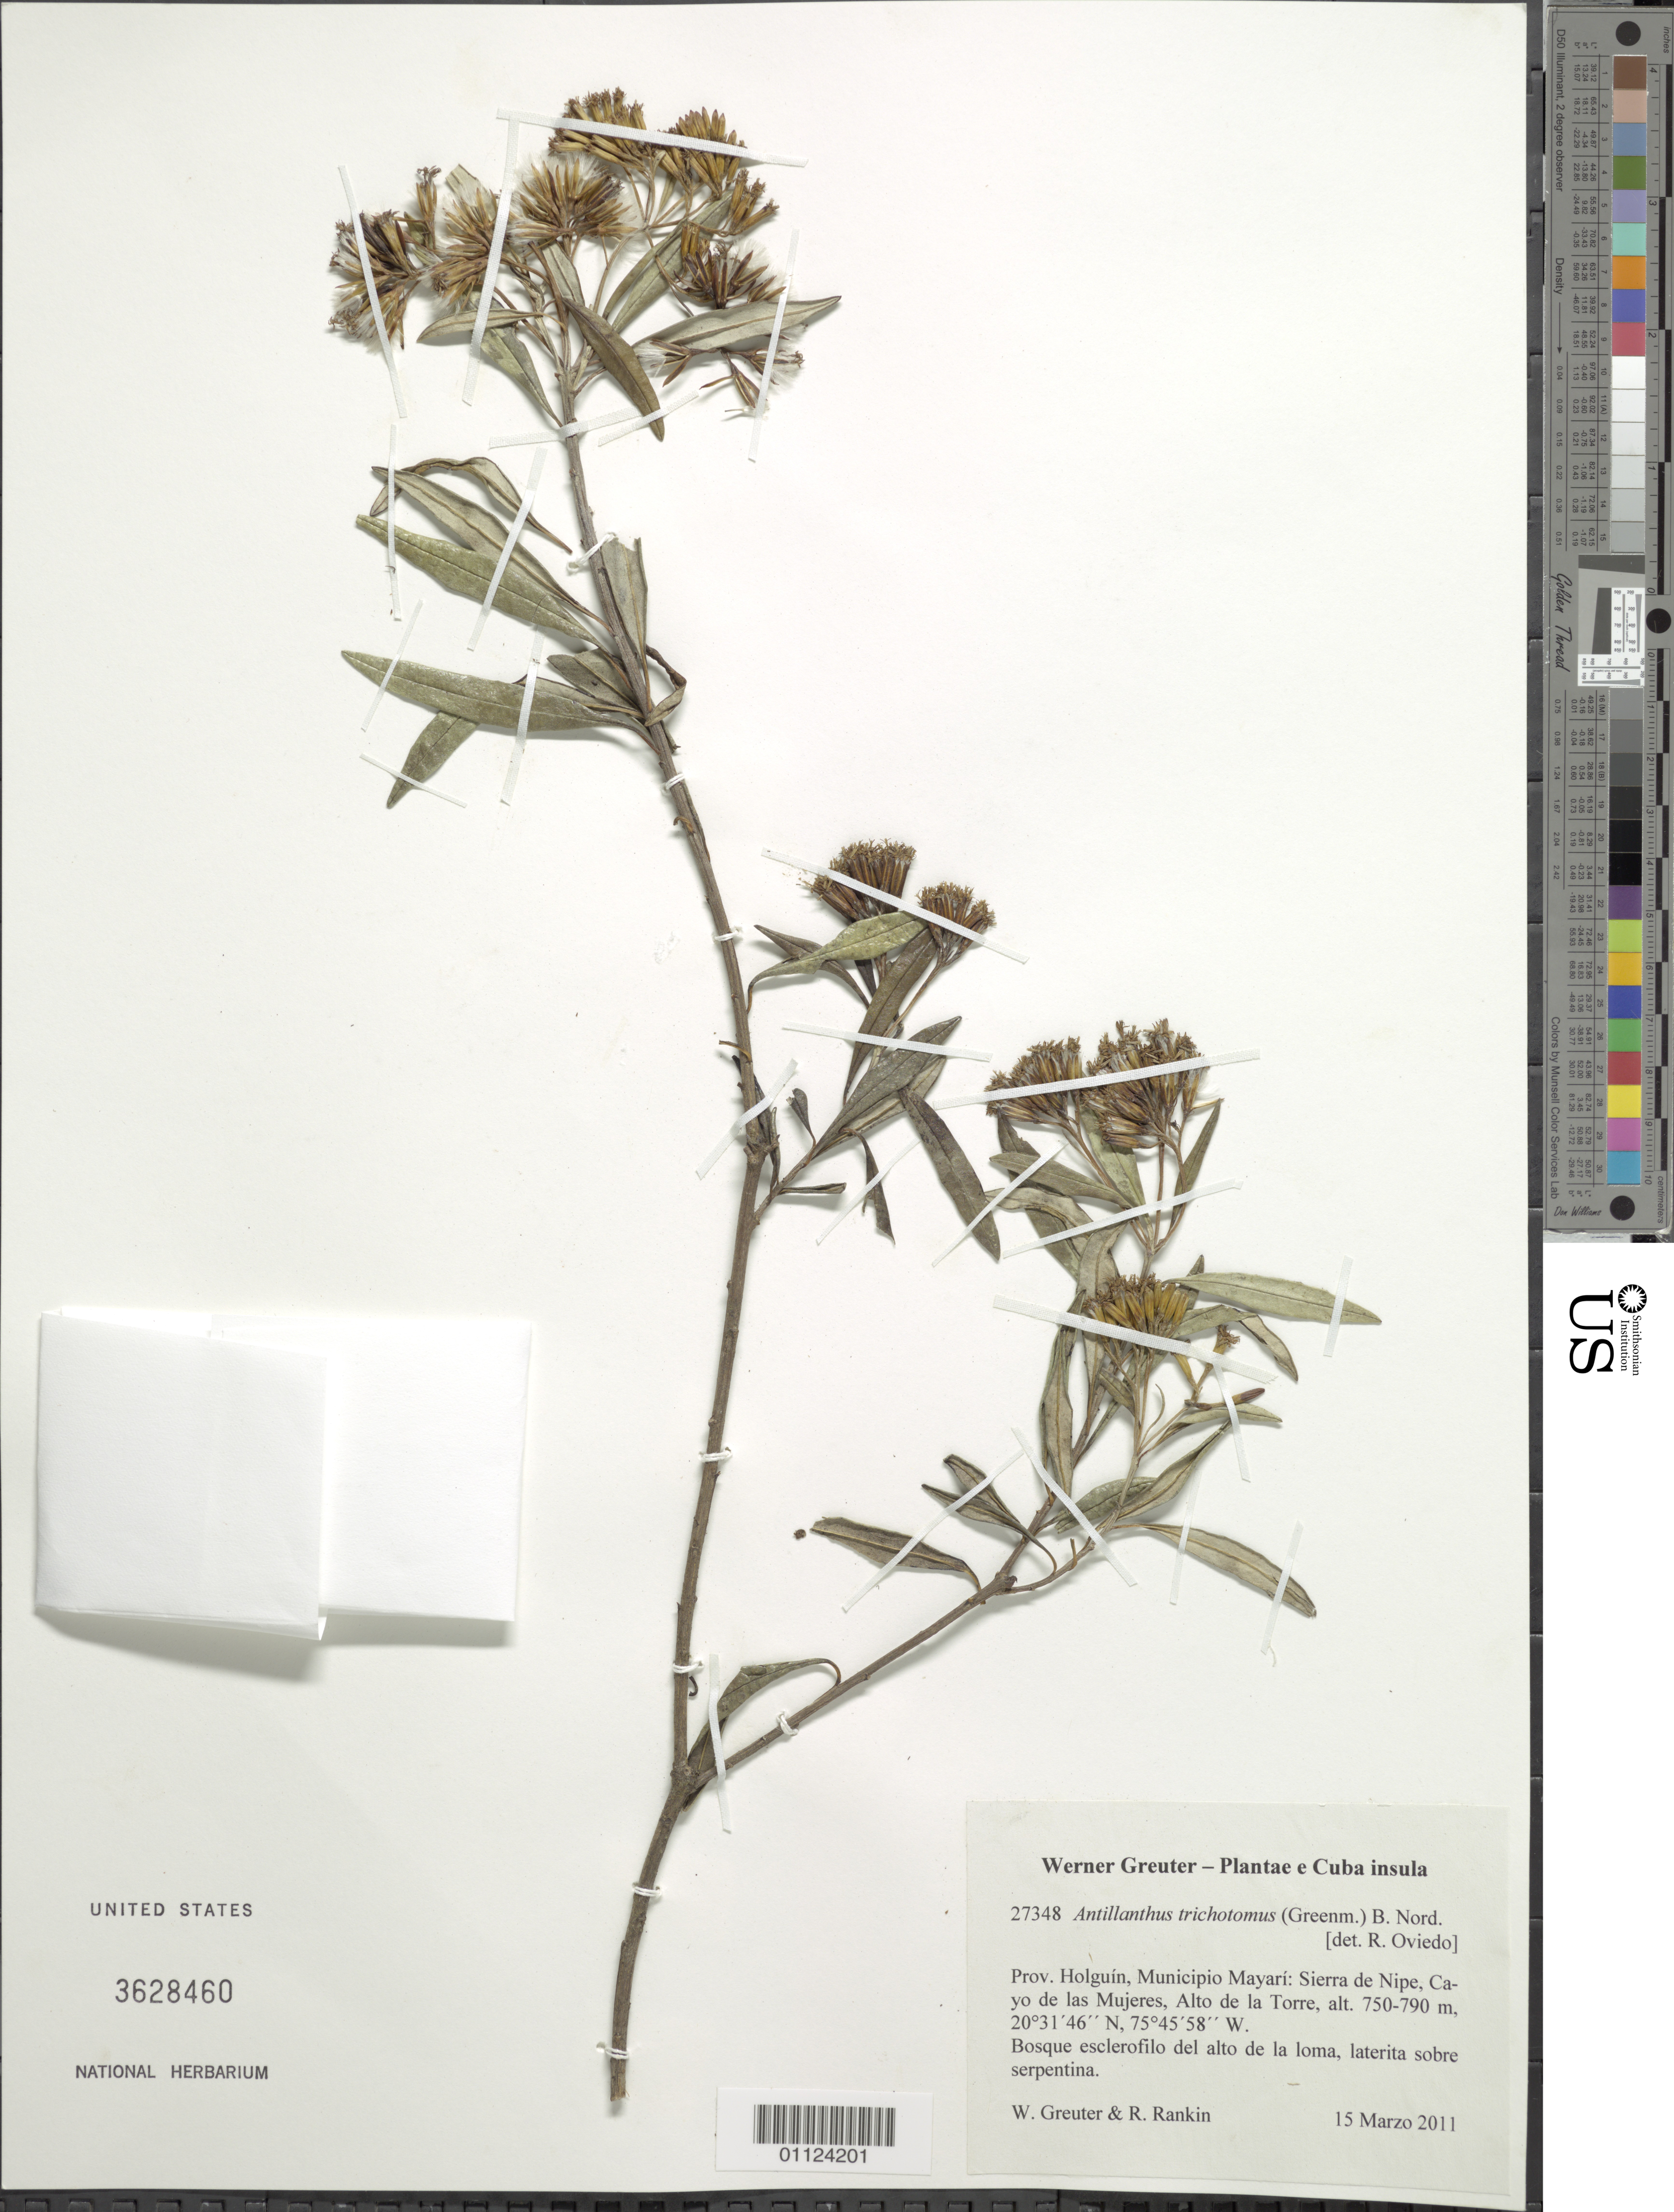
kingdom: Plantae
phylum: Tracheophyta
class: Magnoliopsida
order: Asterales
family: Asteraceae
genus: Antillanthus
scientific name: Antillanthus almironcillo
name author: (M. Gómez) B. Nord.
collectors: W. Greuter & R. Rankin Rodriguez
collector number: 27348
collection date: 2011-03-15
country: Cuba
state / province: Holguín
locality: Municipio Mayarí, Sierra de Nipe, Cayo de las Mujeres, Alto de la Torre.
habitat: Bosque esclerofilo del alto de la loma, laterita sobre serpentina.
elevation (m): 750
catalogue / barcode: US 3628460